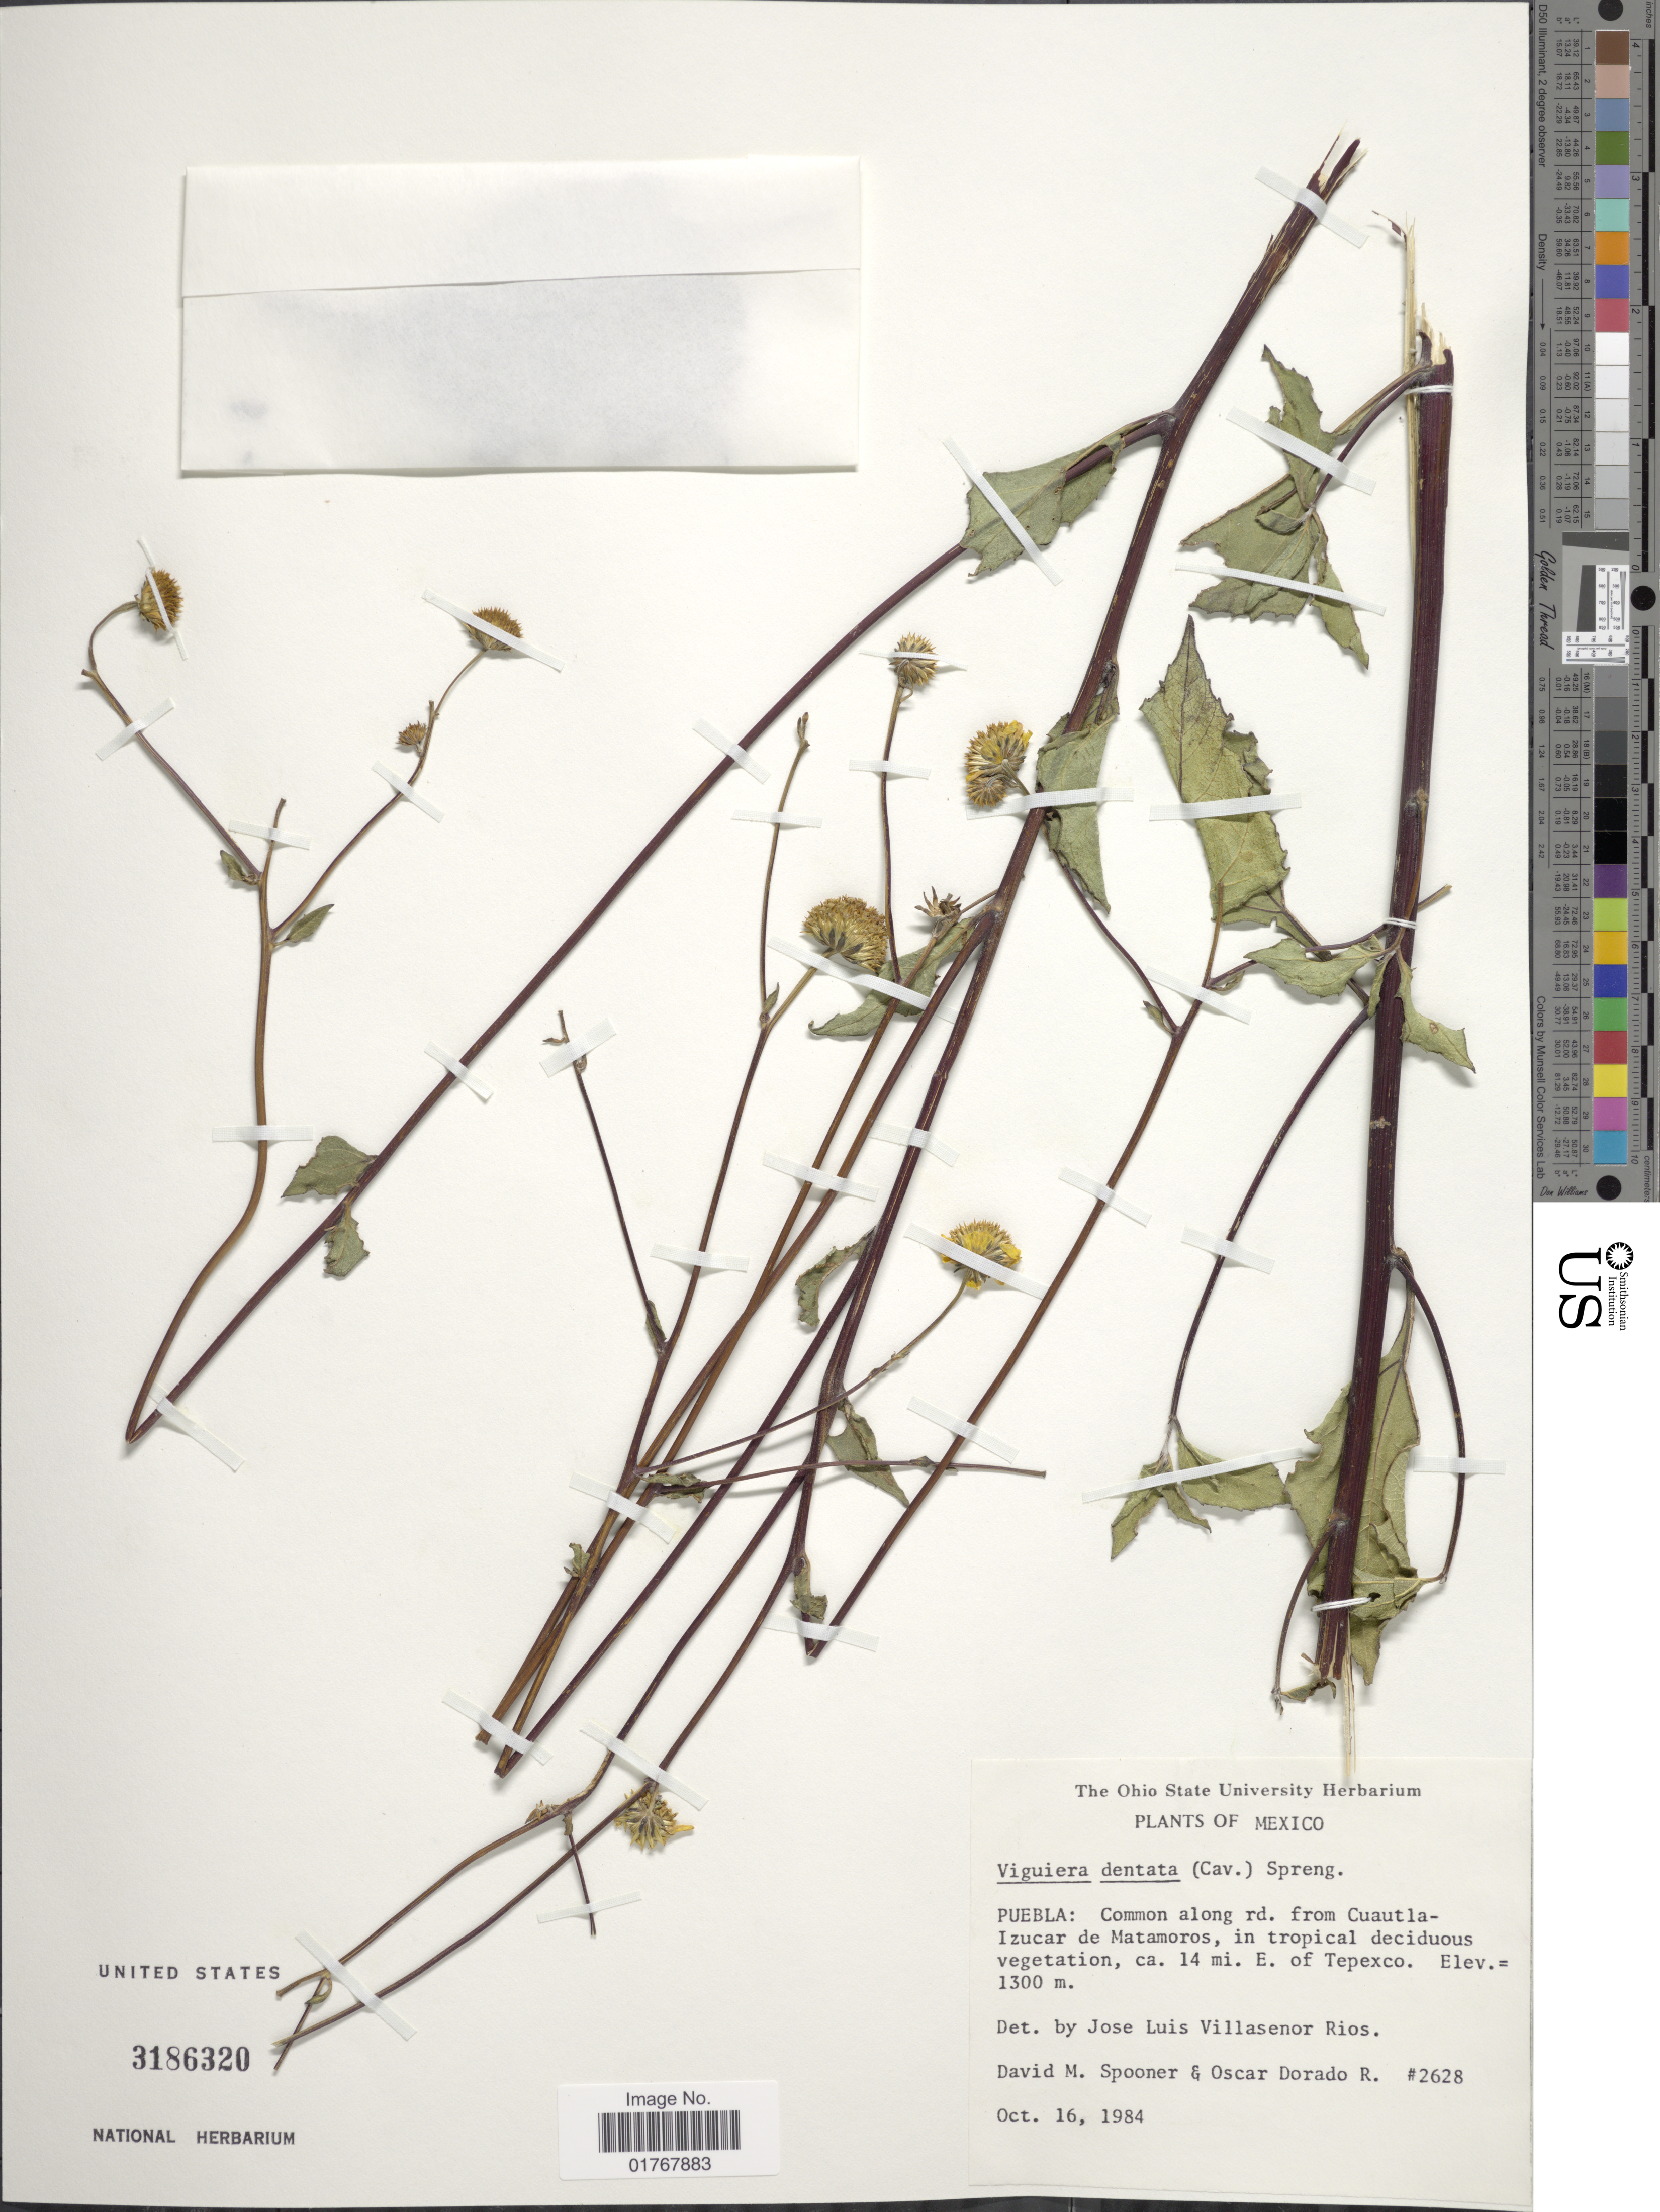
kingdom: Plantae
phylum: Tracheophyta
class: Magnoliopsida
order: Asterales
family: Asteraceae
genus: Viguiera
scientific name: Viguiera dentata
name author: (Cav.) Spreng.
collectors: D. Spooner & O. R. Dorado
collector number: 2628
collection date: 1984-10-16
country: Mexico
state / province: Puebla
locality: Common along rd. from Cuautla-Izucar de Matamoros, in tropical deciduous vegetation, ca. 14 mi E of Tepexco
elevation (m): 1300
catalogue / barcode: US 3186320